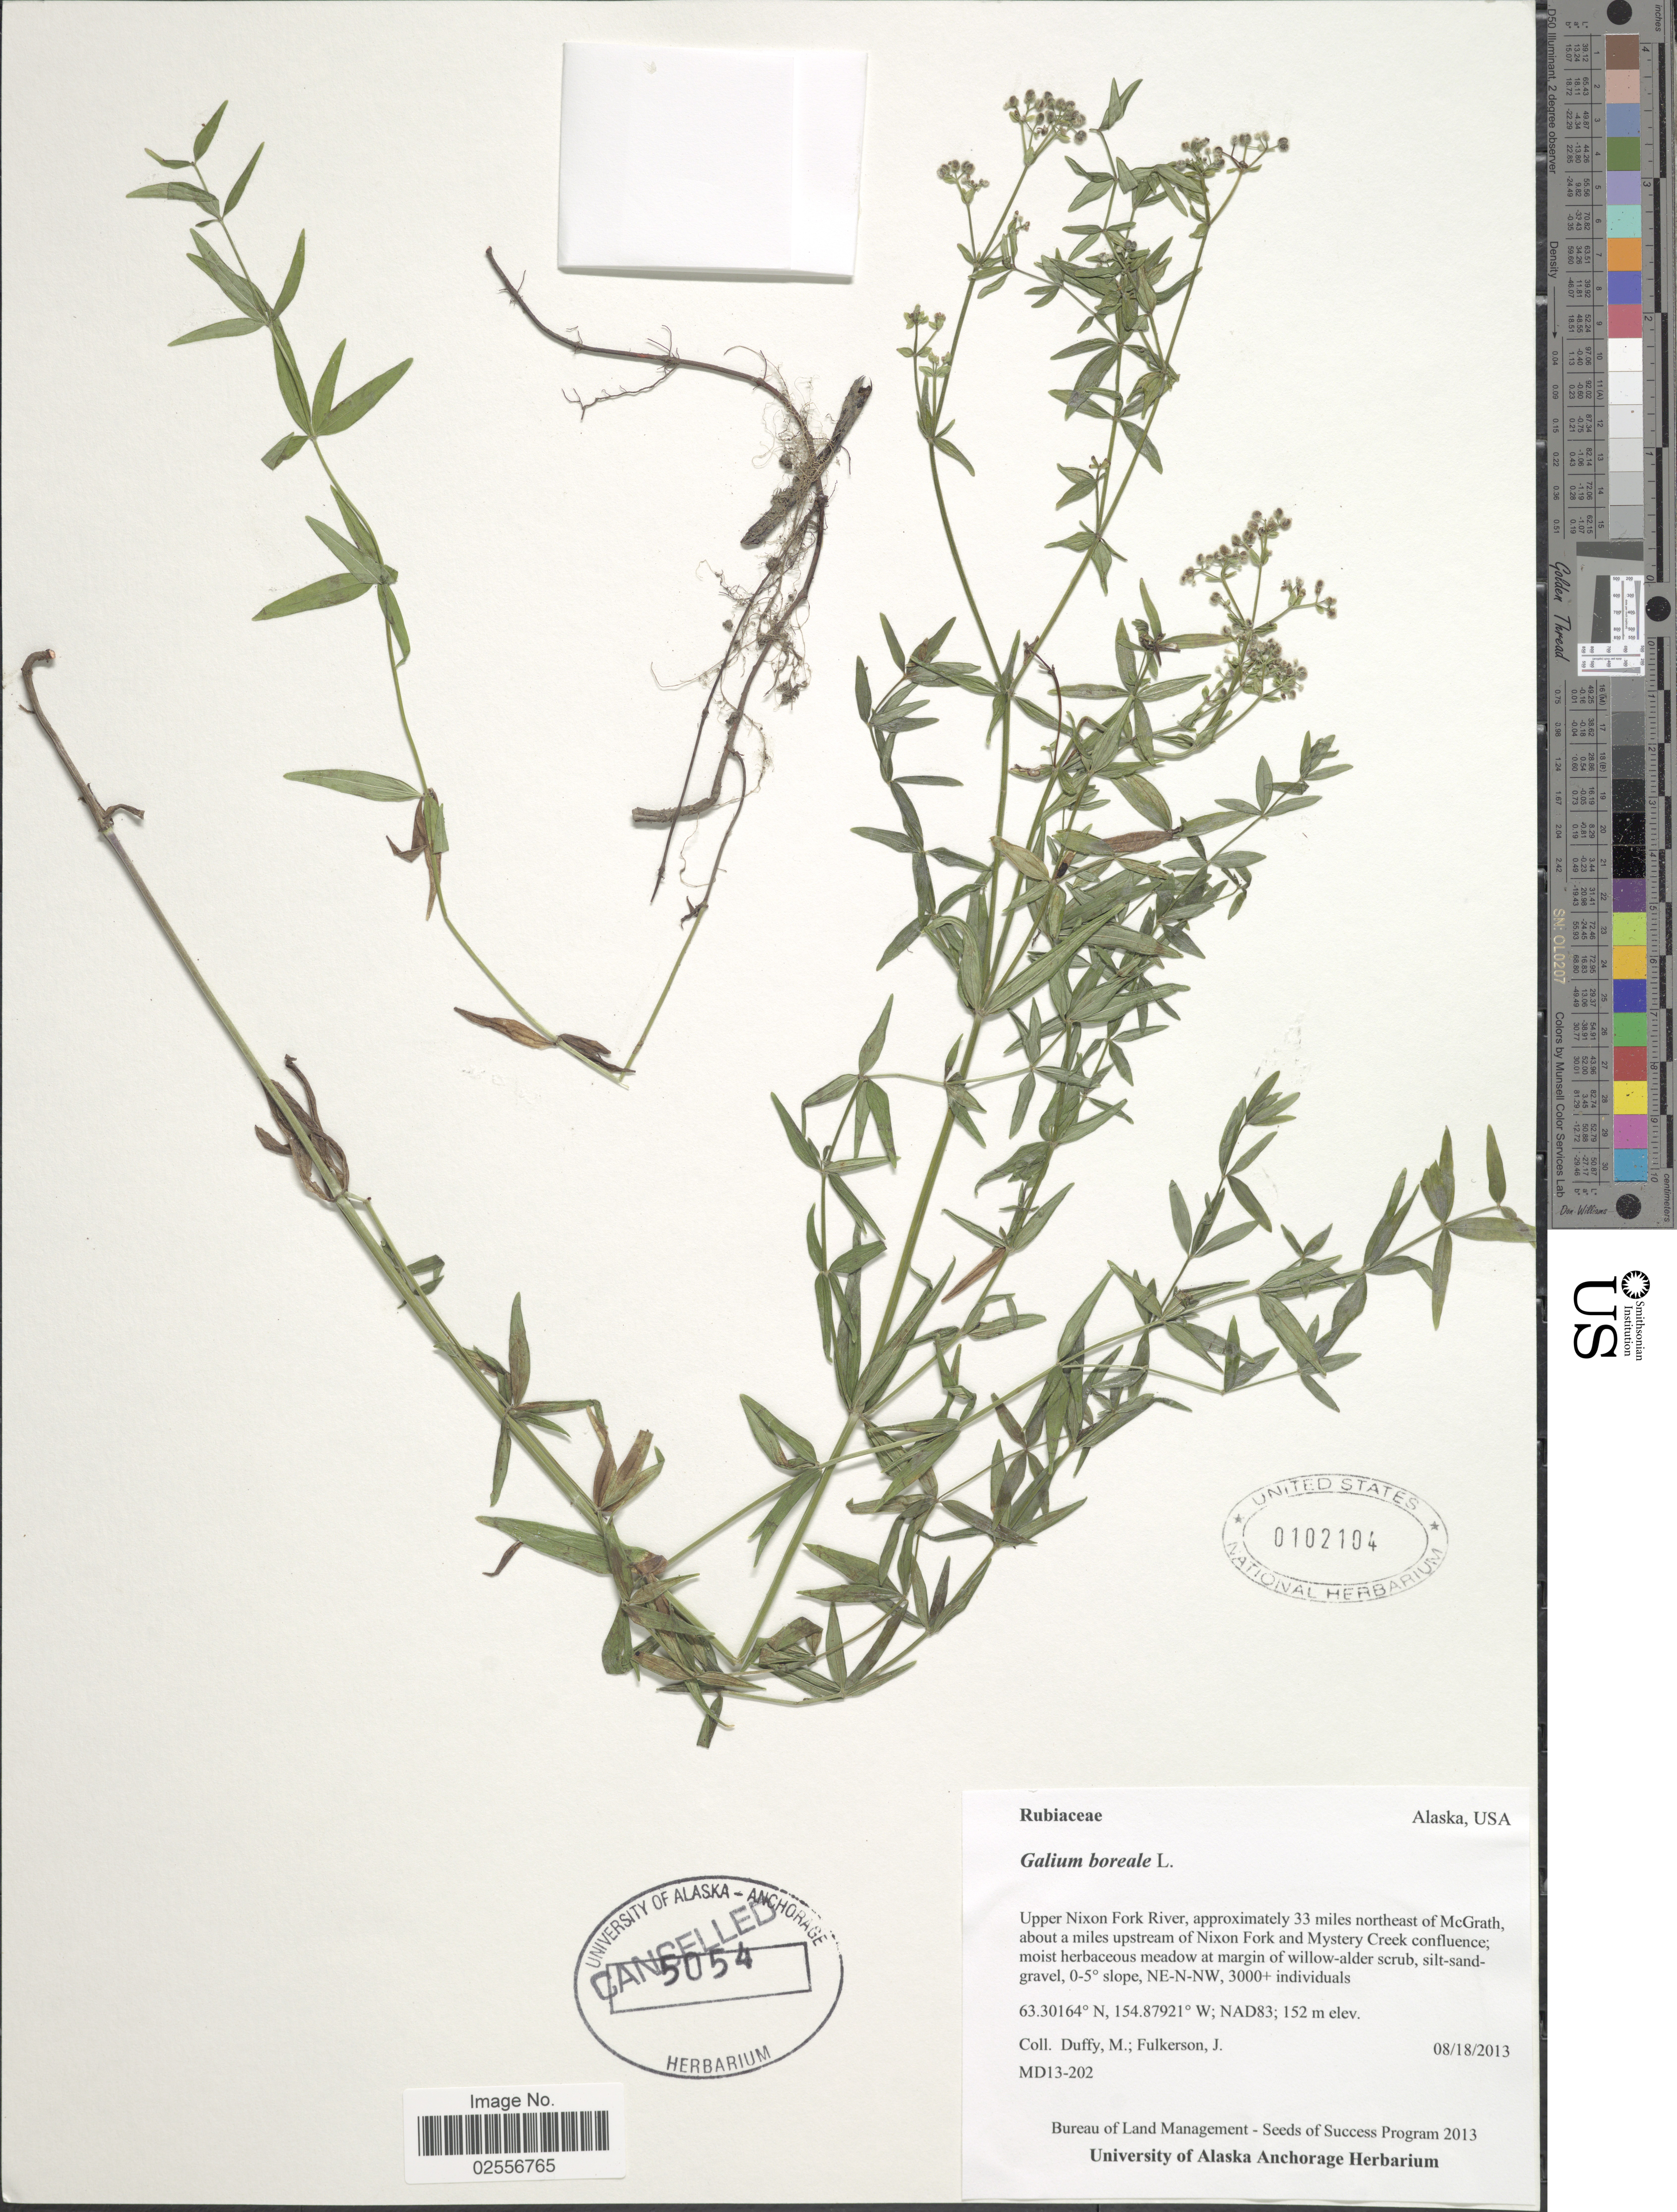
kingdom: Plantae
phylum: Tracheophyta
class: Magnoliopsida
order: Gentianales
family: Rubiaceae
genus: Galium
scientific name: Galium boreale L.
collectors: M. Duffy & J. Fulkerson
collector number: MD13-202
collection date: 2013-08-18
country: United States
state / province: Alaska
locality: USA. Upper Nixon Fork River, approximately 33 miles northeast of McGrath, about a miles upstream of Nixon Fork and Mystery Creek confluence. 0-5° slope, NE-N-NW.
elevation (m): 152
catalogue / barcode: US 102104